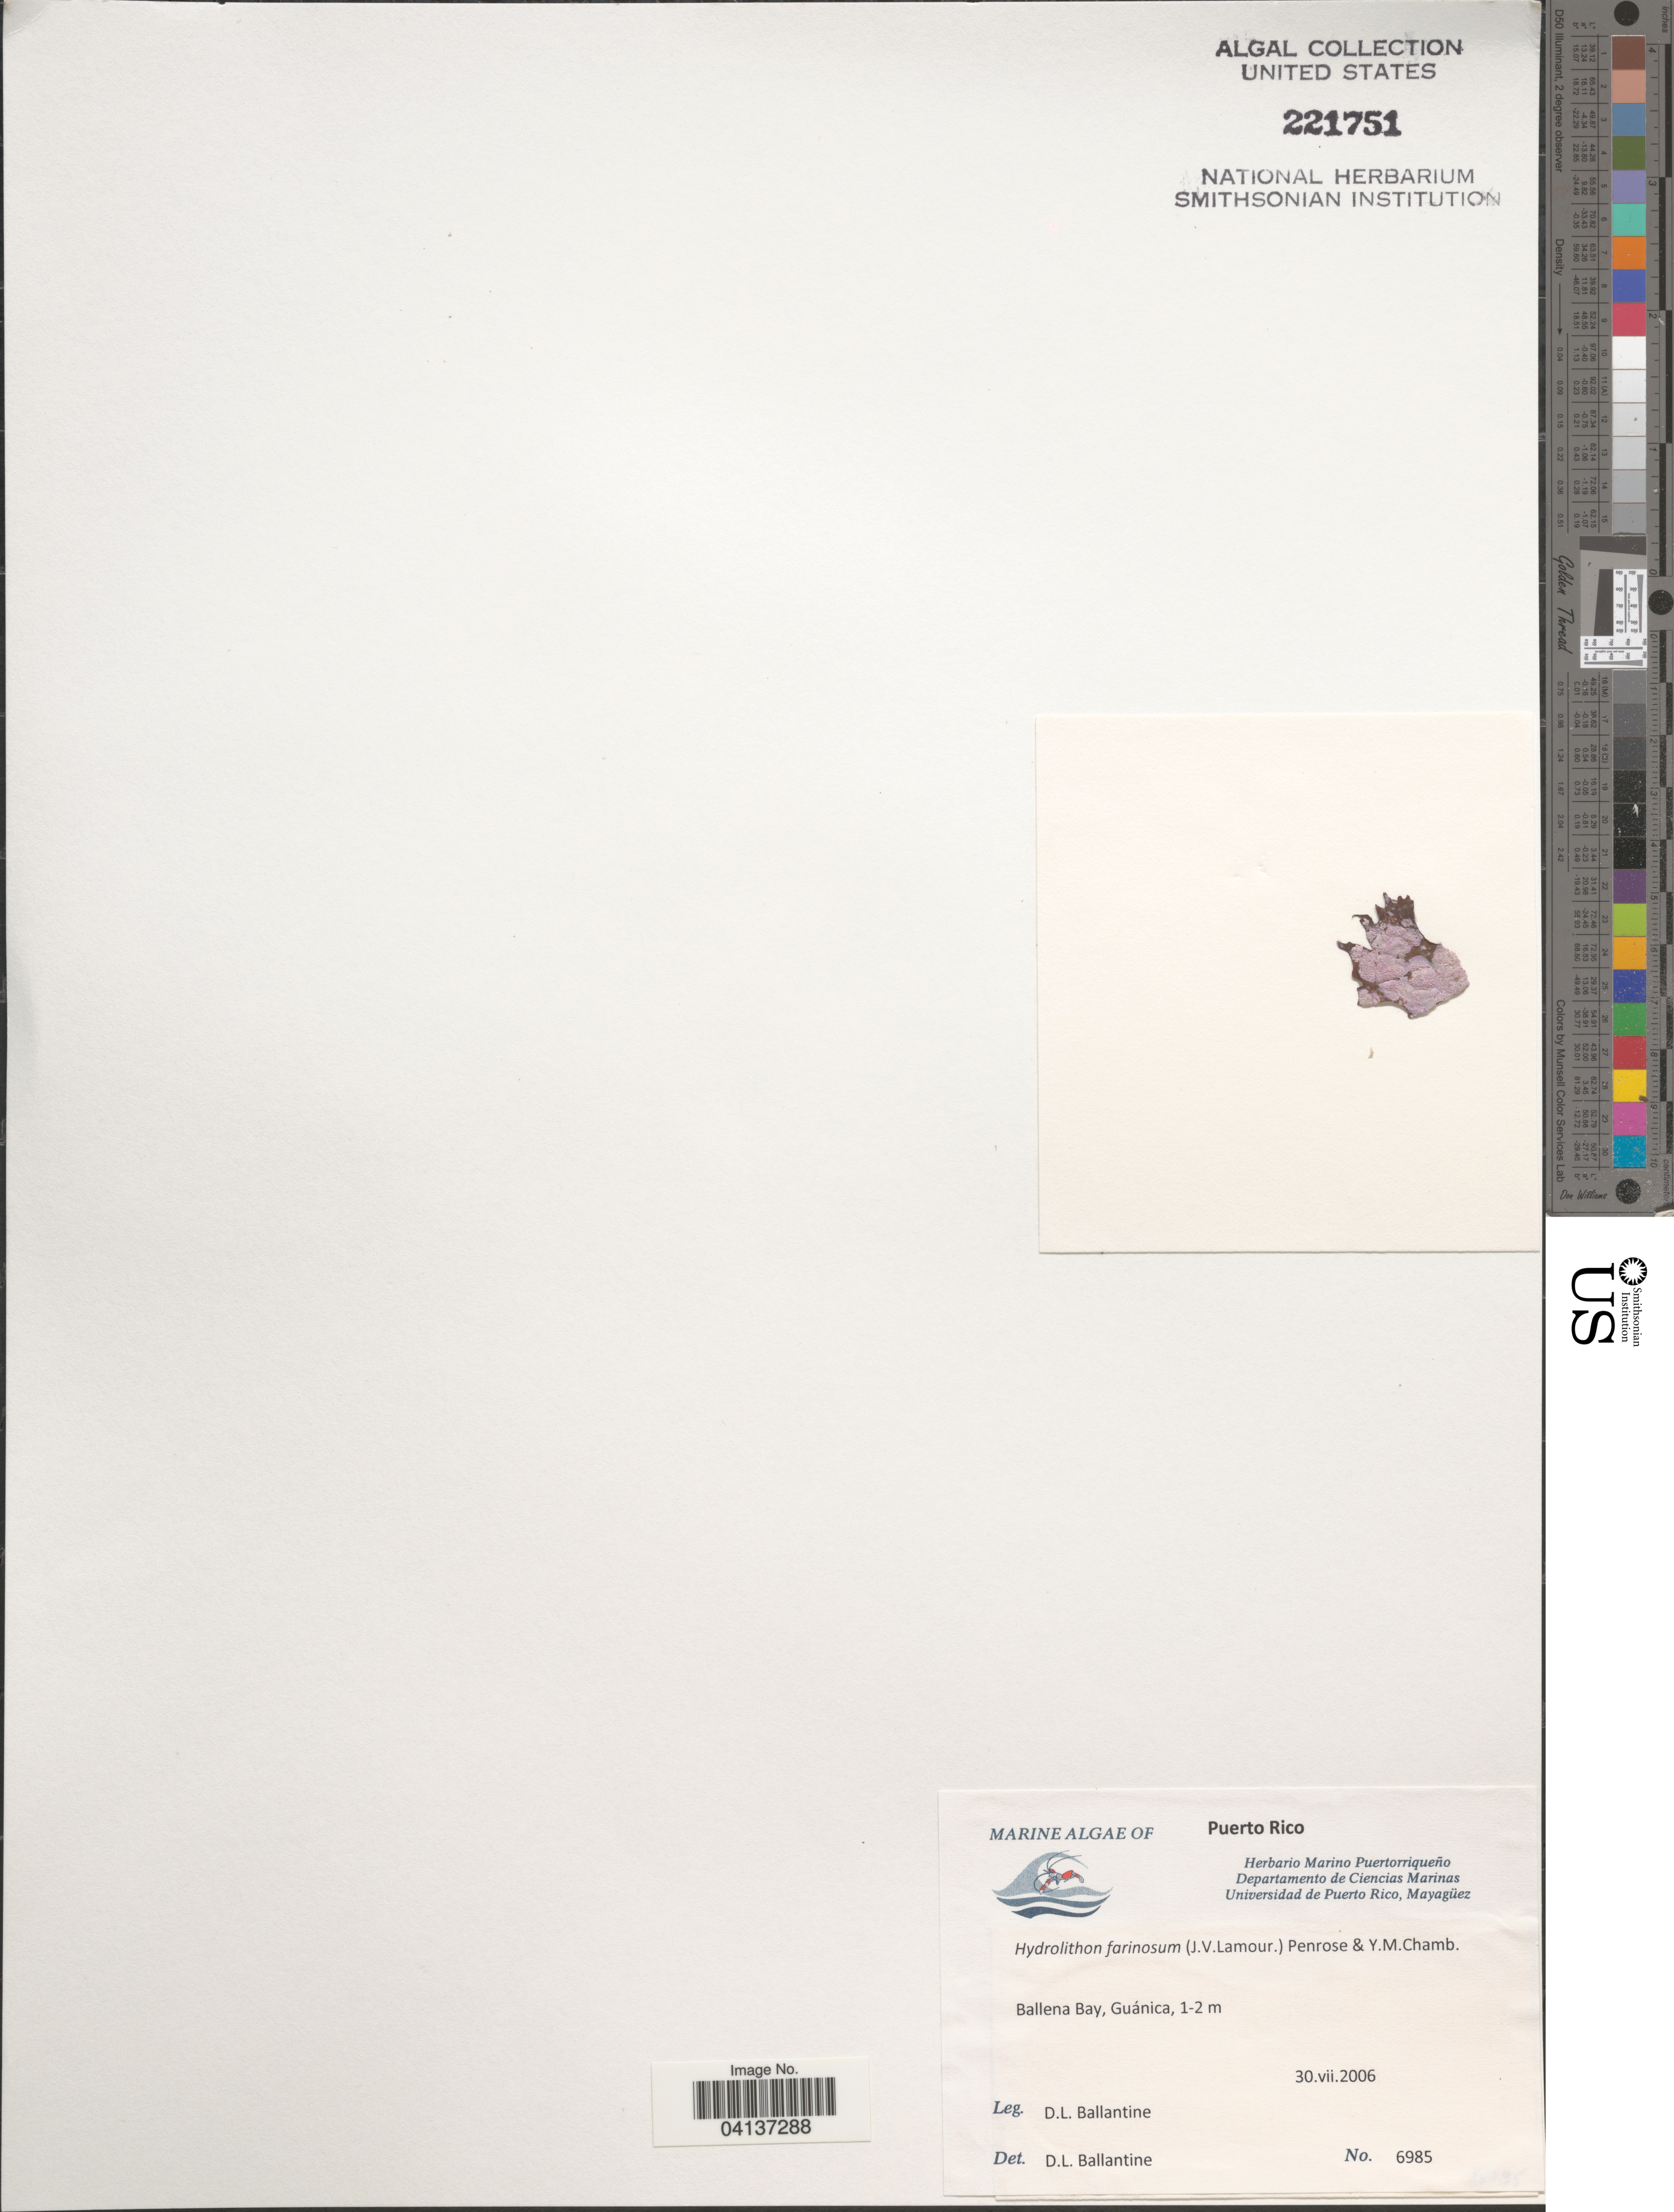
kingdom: Plantae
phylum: Rhodophyta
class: Florideophyceae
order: Corallinales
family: Hydrolithaceae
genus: Hydrolithon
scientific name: Hydrolithon farinosum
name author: (J.V.Lamouroux) Penrose & Y.M. Chamb.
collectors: D.L. Ballantine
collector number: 6985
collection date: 2006-07-30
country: Puerto Rico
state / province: Guánica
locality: Ballena Bay.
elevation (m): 1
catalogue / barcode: US 221751